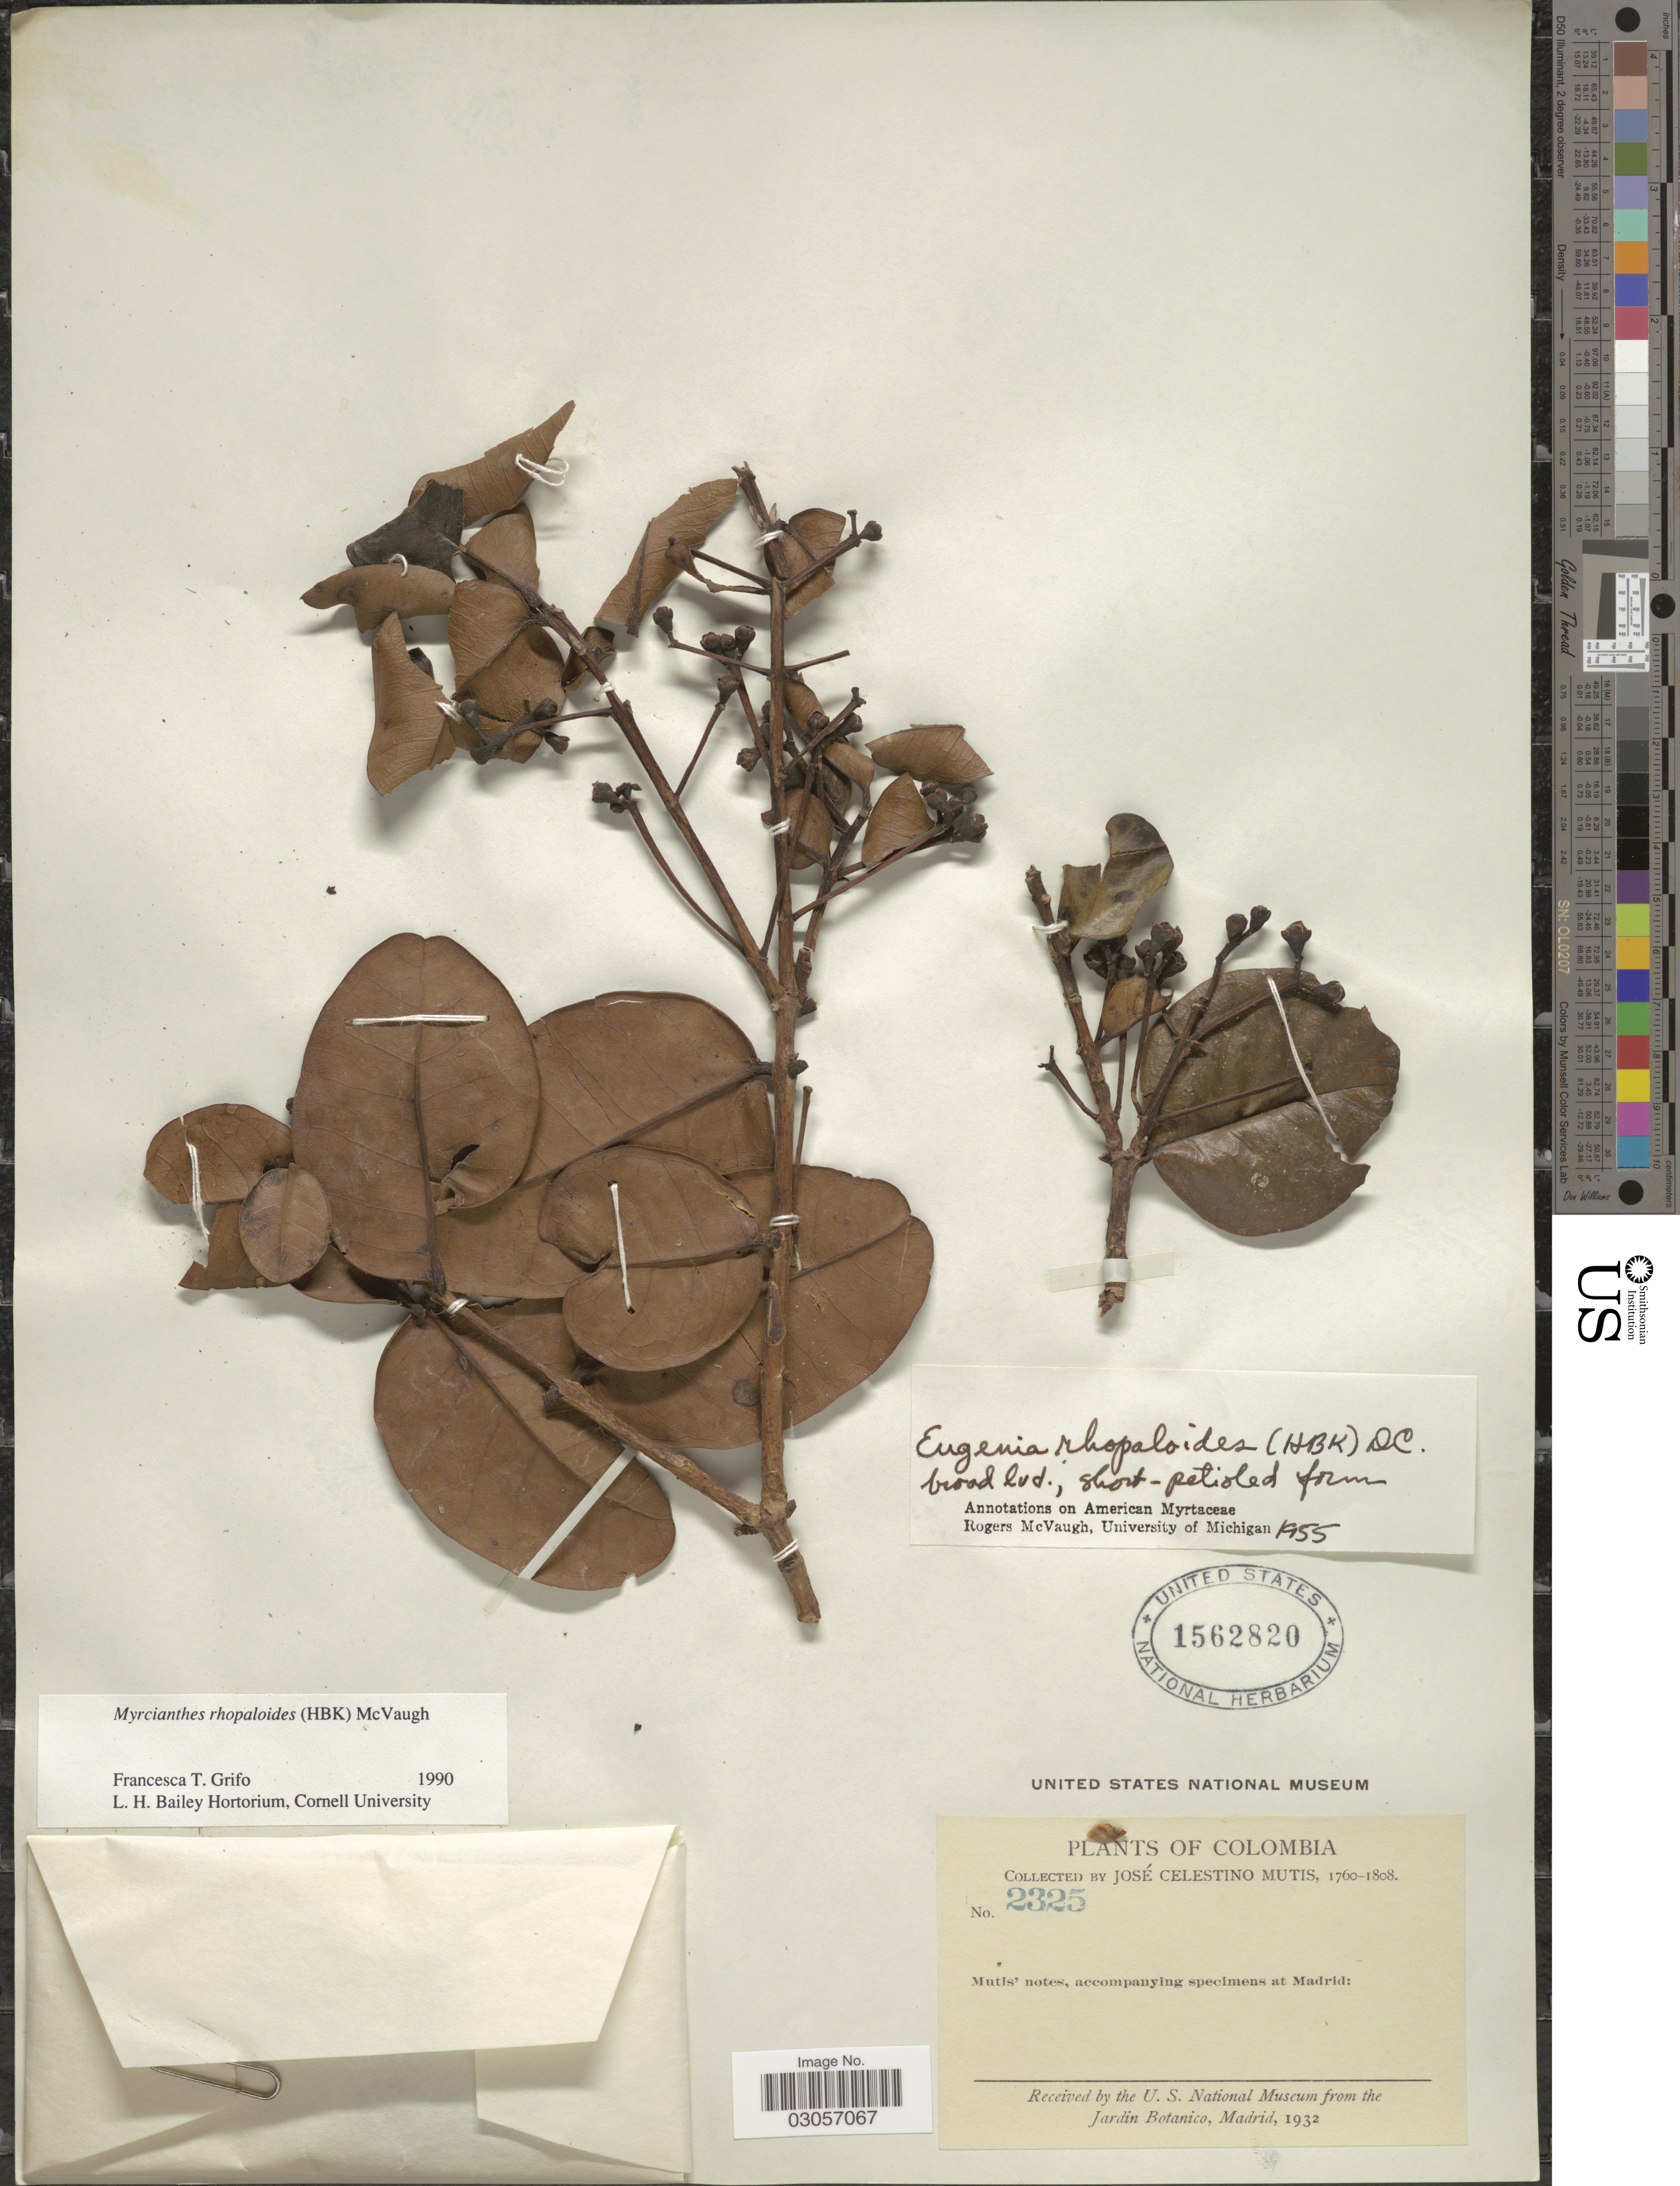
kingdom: Plantae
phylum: Tracheophyta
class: Magnoliopsida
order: Myrtales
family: Myrtaceae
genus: Myrcianthes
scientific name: Myrcianthes rhopaloides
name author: (Kunth) McVaugh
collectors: J. C. B. Mutis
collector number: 2325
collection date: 1760/1808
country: Colombia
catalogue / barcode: US 1562820